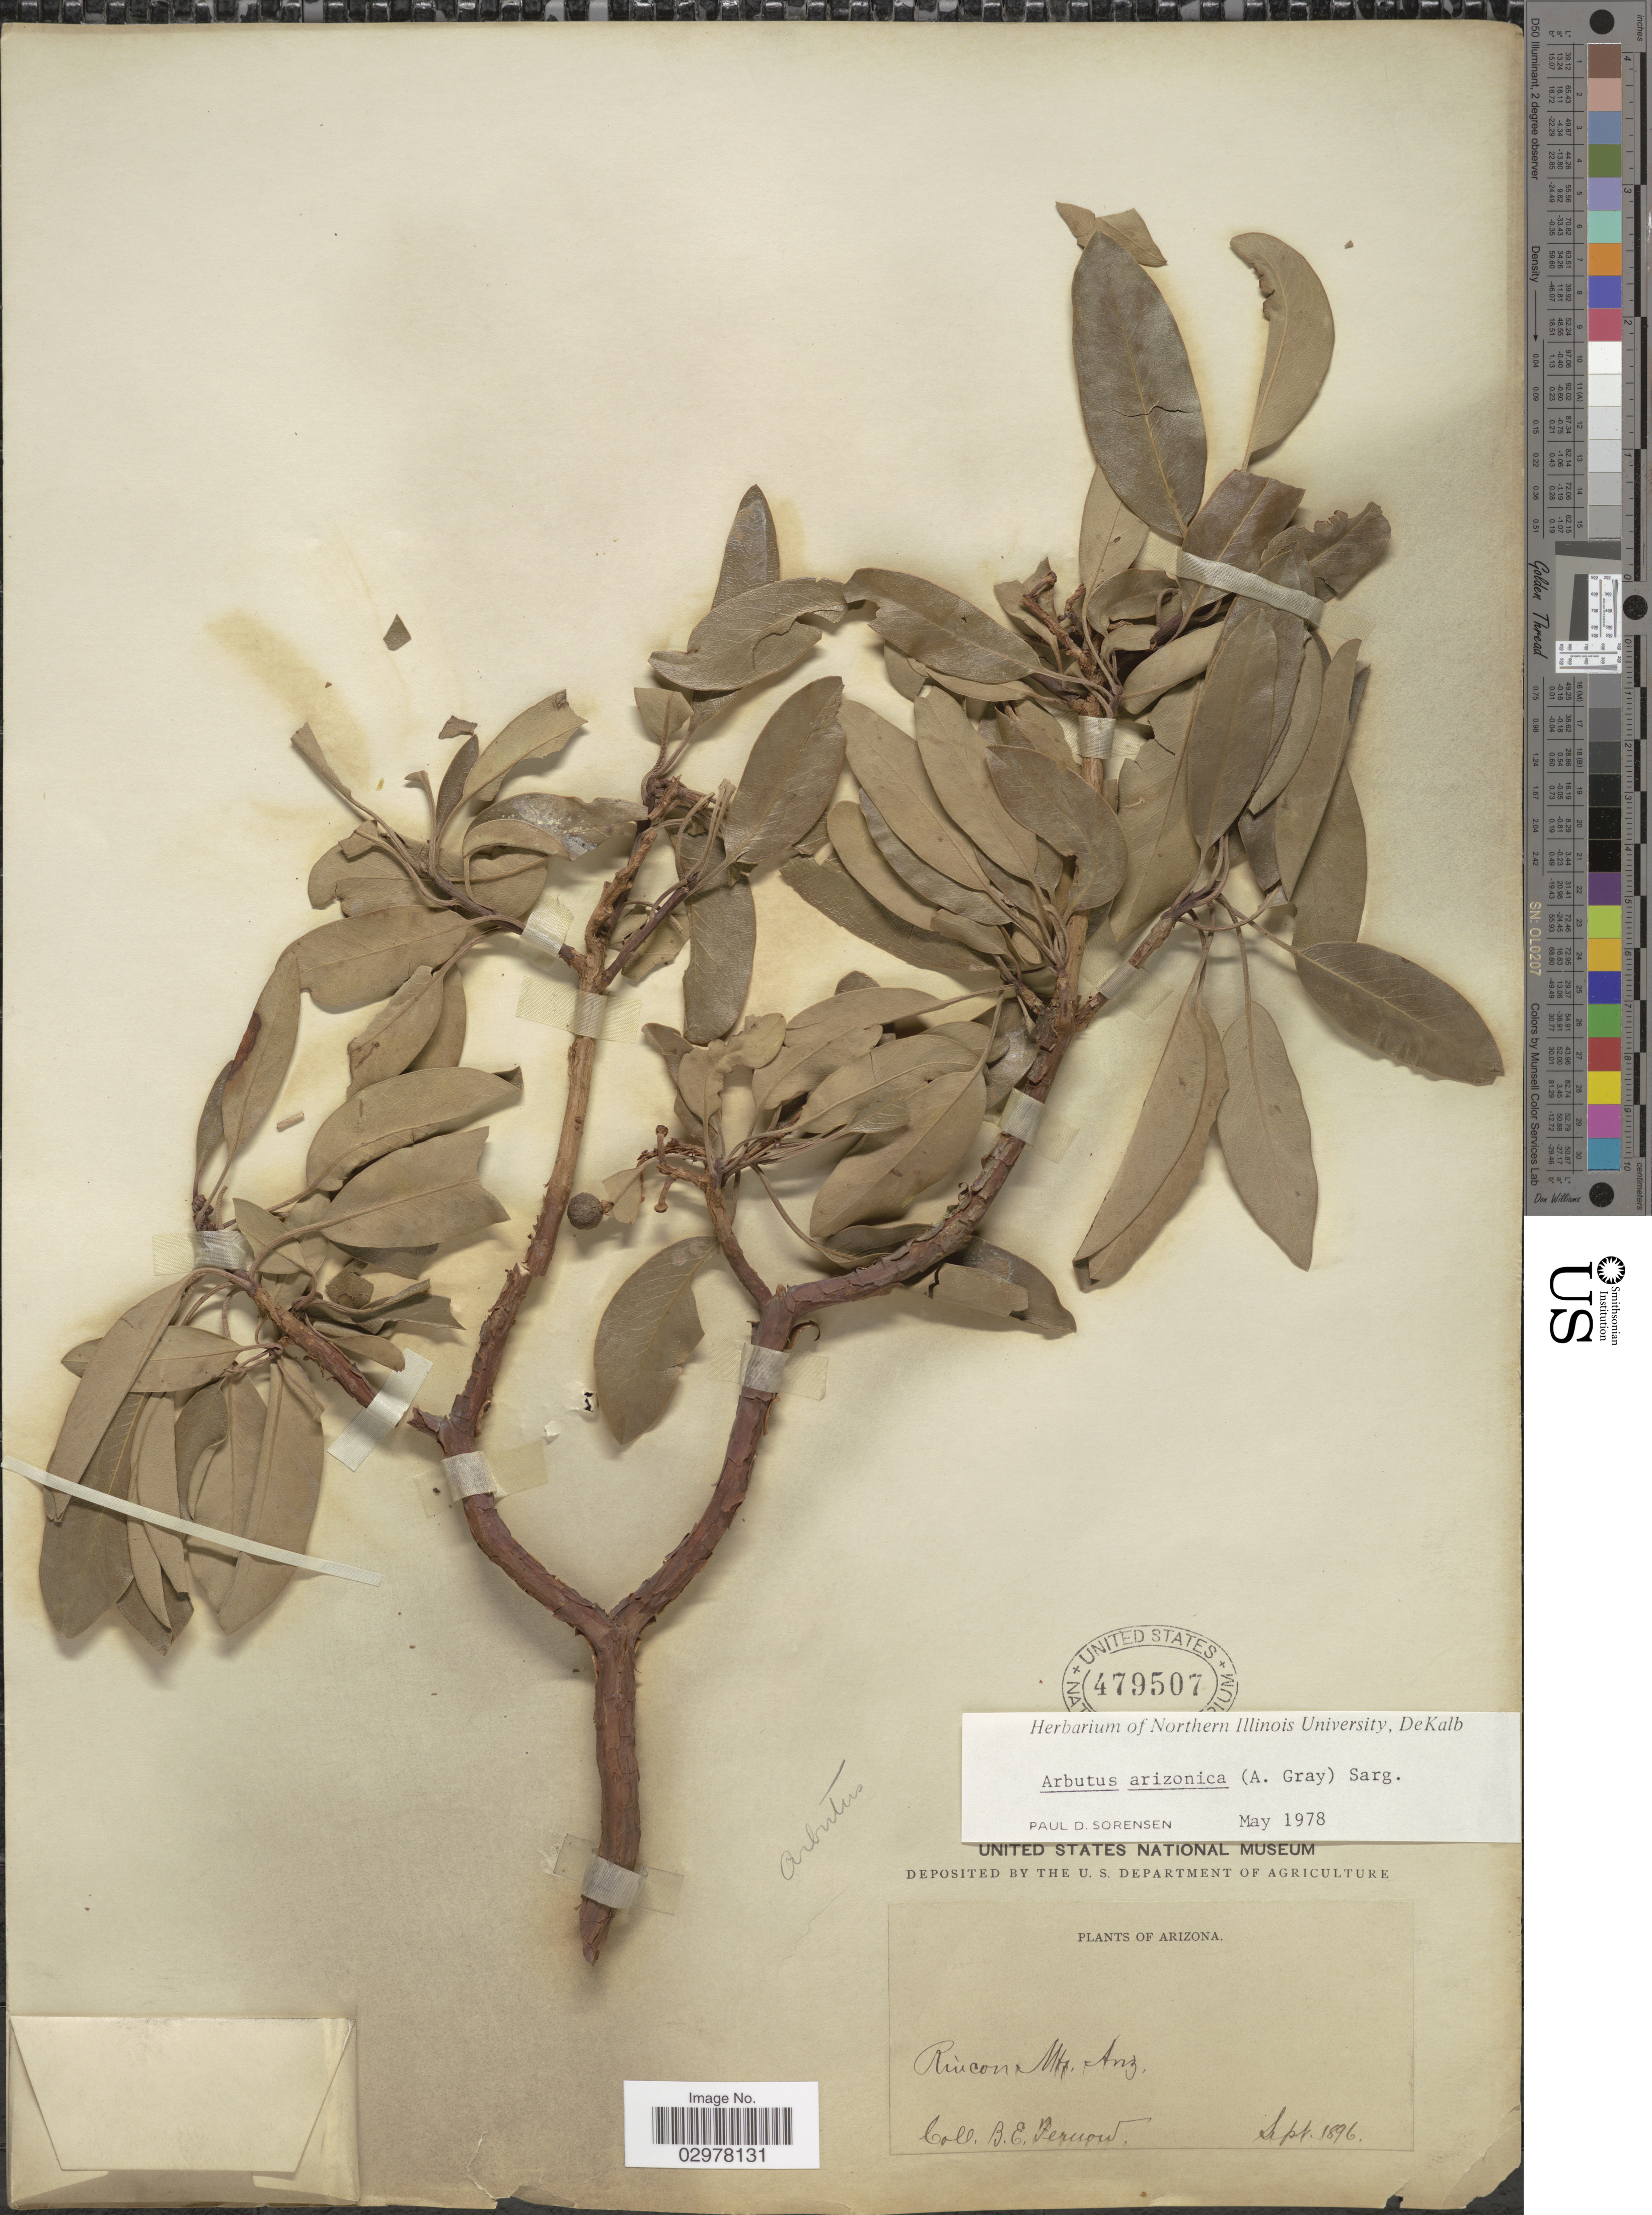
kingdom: Plantae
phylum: Tracheophyta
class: Magnoliopsida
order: Ericales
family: Ericaceae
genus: Arbutus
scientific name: Arbutus arizonica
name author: (A. Gray) Sarg.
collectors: B. Fernow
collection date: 1896-09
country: United States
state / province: Arizona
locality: Rincon Mts.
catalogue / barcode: US 479507